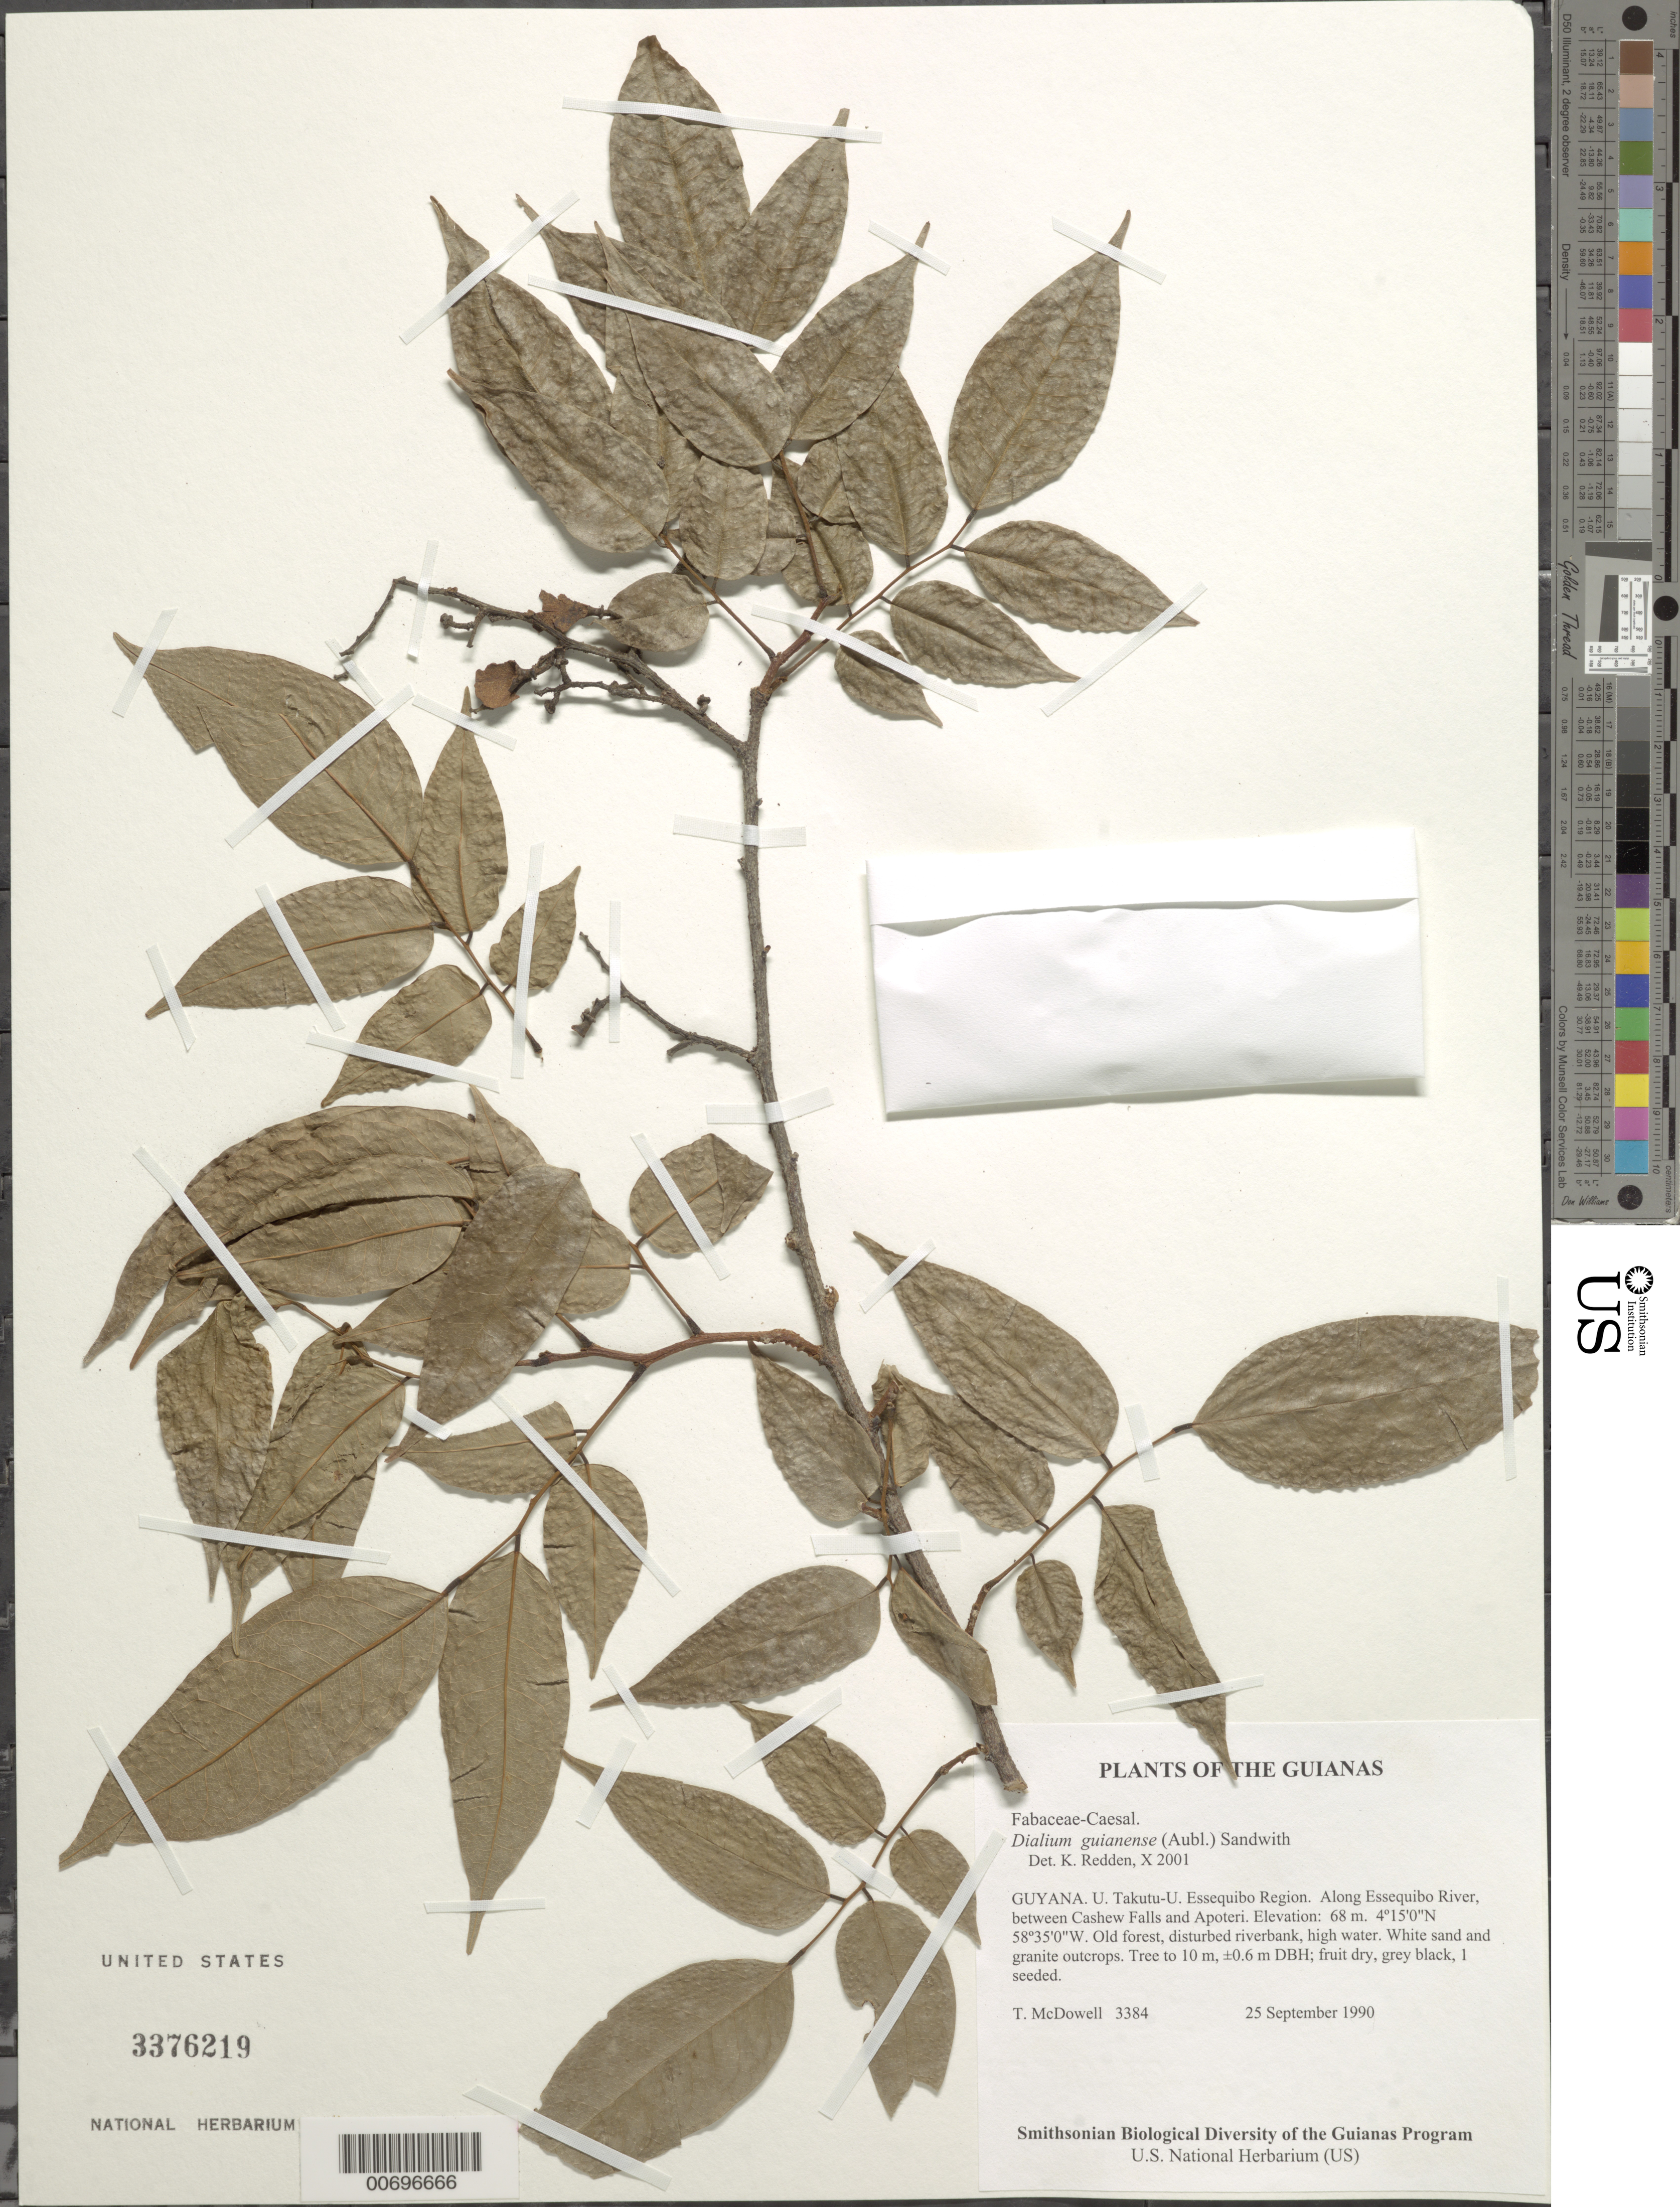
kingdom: Plantae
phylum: Tracheophyta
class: Magnoliopsida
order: Fabales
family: Fabaceae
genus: Dialium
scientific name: Dialium guianense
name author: (Aubl.) Sandwith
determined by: Redden, K. M.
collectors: T. McDowell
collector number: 3384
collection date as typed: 25 September 1990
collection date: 1990-09-25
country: Guyana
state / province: U. Takutu-U. Essequibo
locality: Along Essequibo River, between Cashew Falls and Apoteri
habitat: Old forest, disturbed riverbank, high water. White sand and granite outcrops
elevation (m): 68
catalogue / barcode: US 3376219